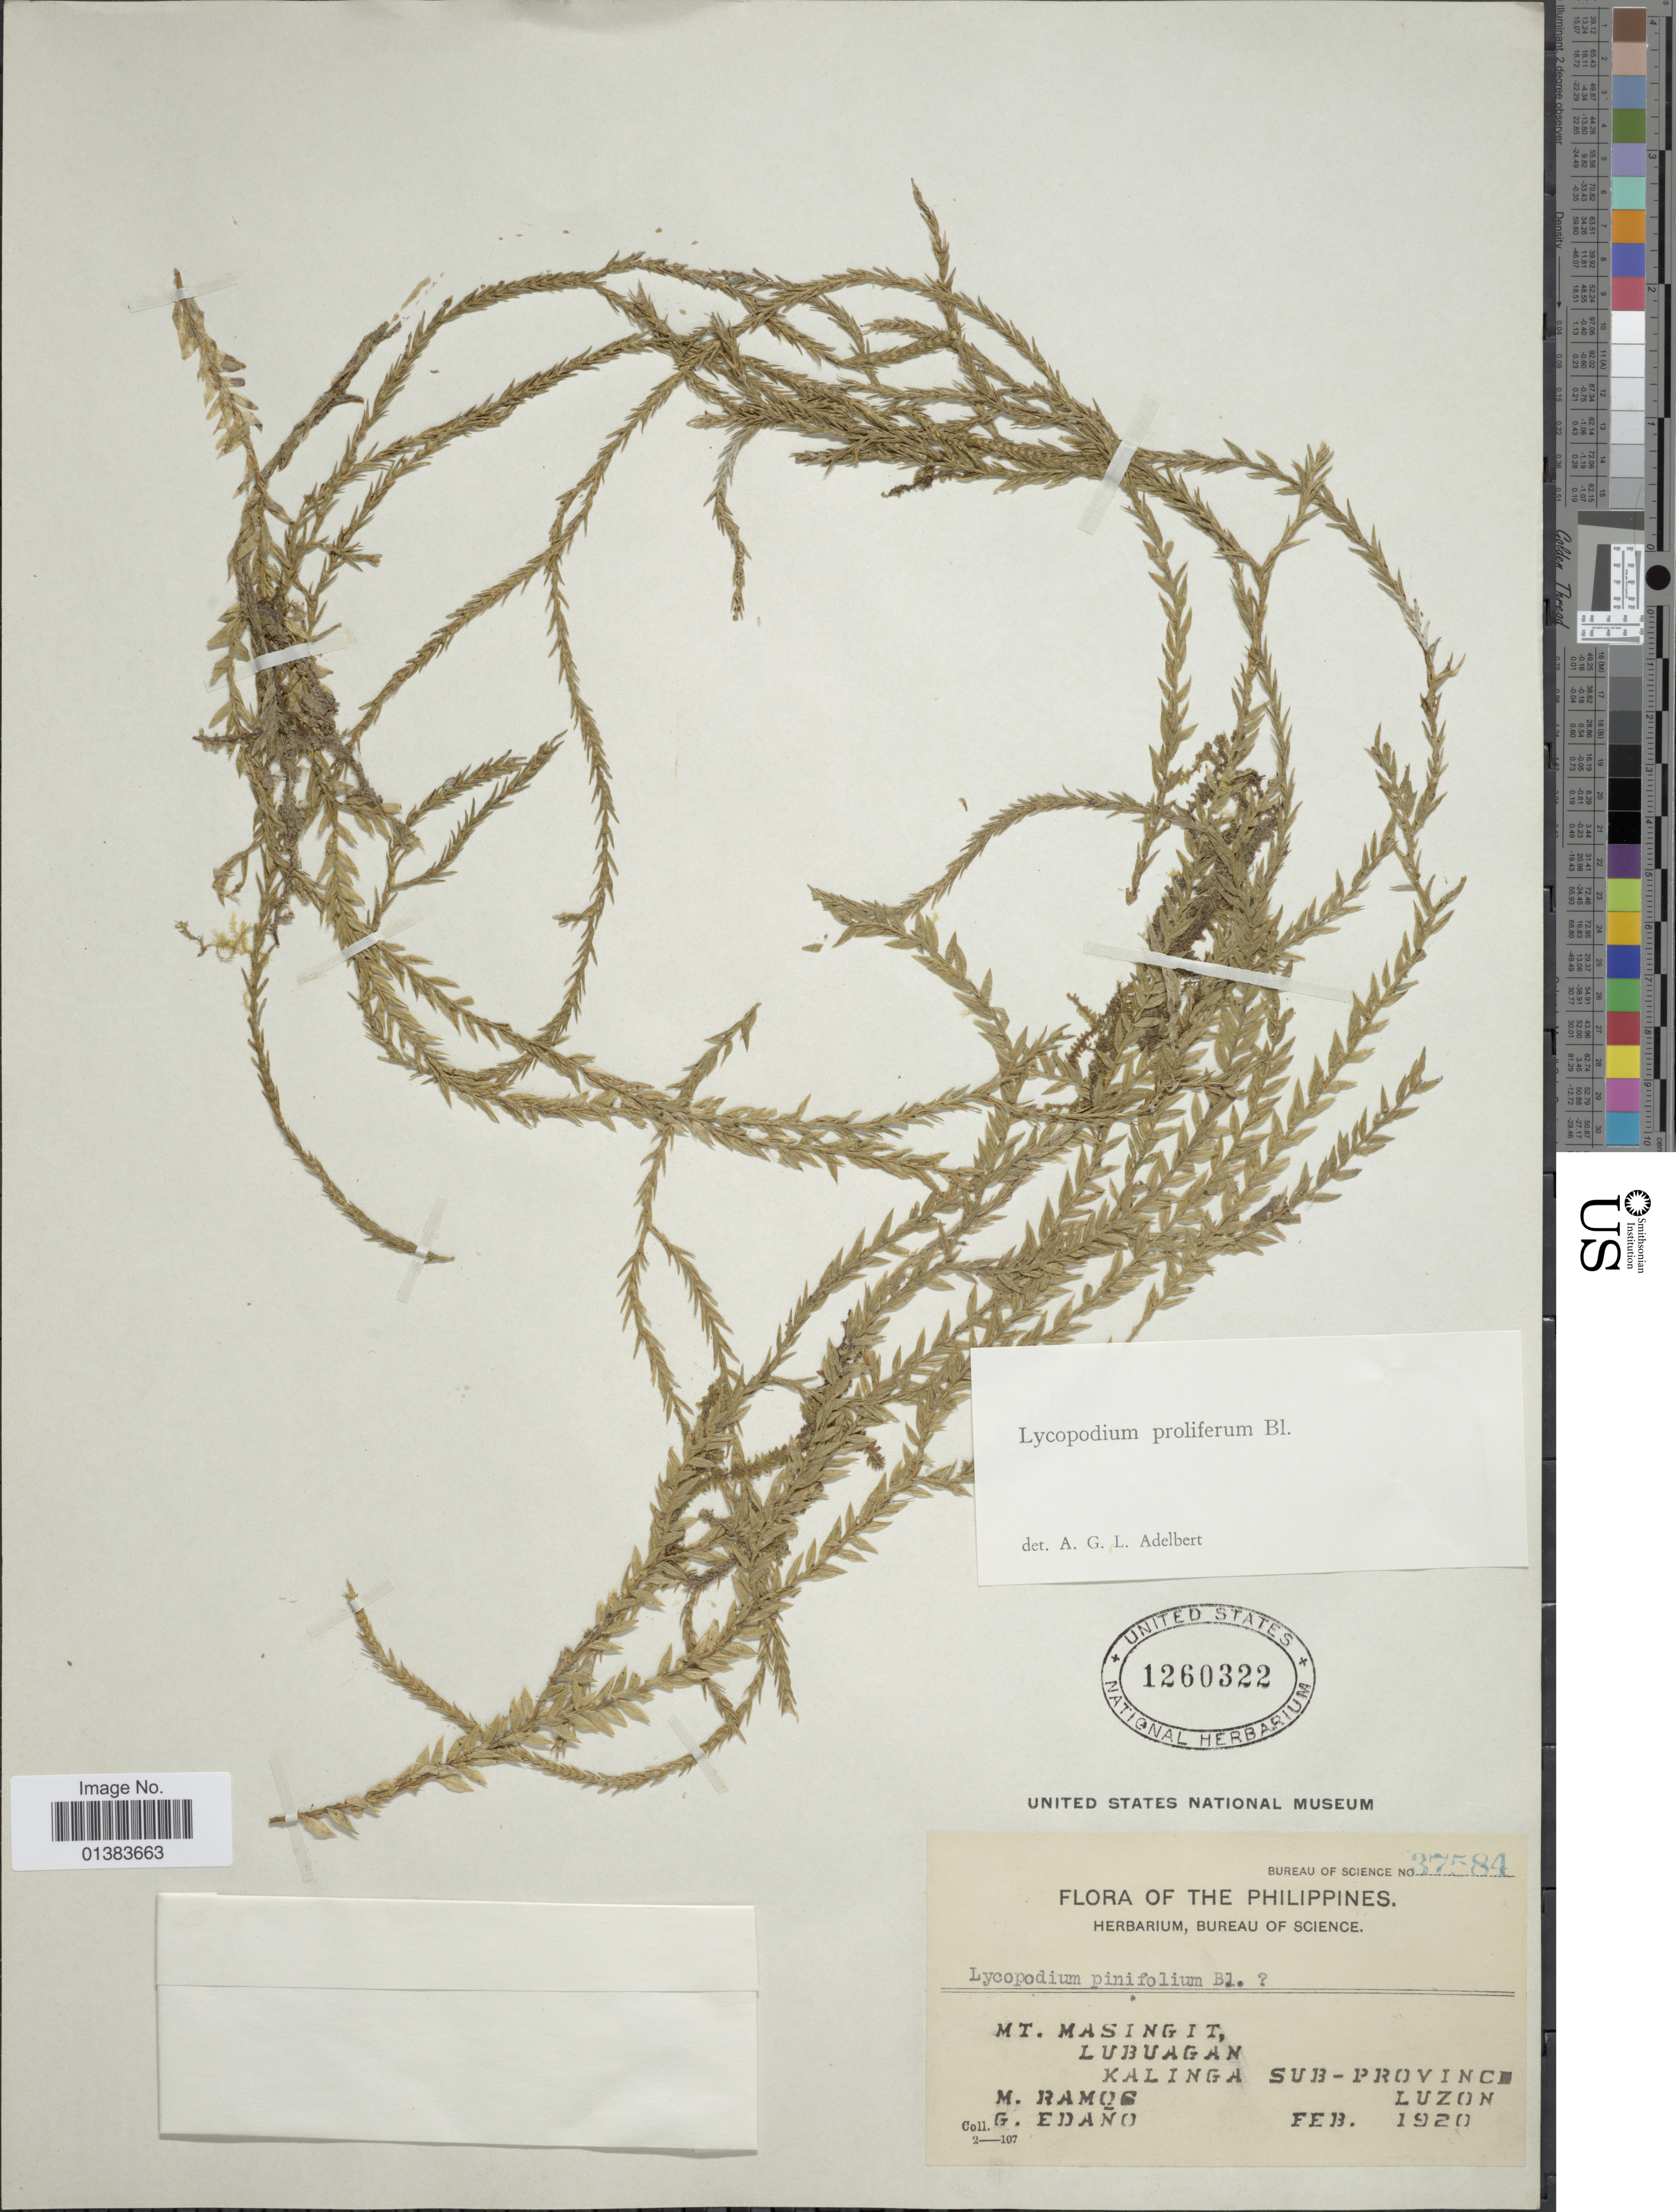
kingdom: Plantae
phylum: Tracheophyta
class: Lycopodiopsida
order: Lycopodiales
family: Lycopodiaceae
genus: Phlegmariurus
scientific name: Phlegmariurus merrillii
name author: (Herter) A. R. Field & Bostock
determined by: Field, A. R.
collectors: M. Ramos & G. Edaño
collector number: Bureau of Science 37584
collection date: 1920-02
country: Philippines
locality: Mt. Masingit, Lubuagan, Kalinga Sub-Province, Luzon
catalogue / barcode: US 1260322